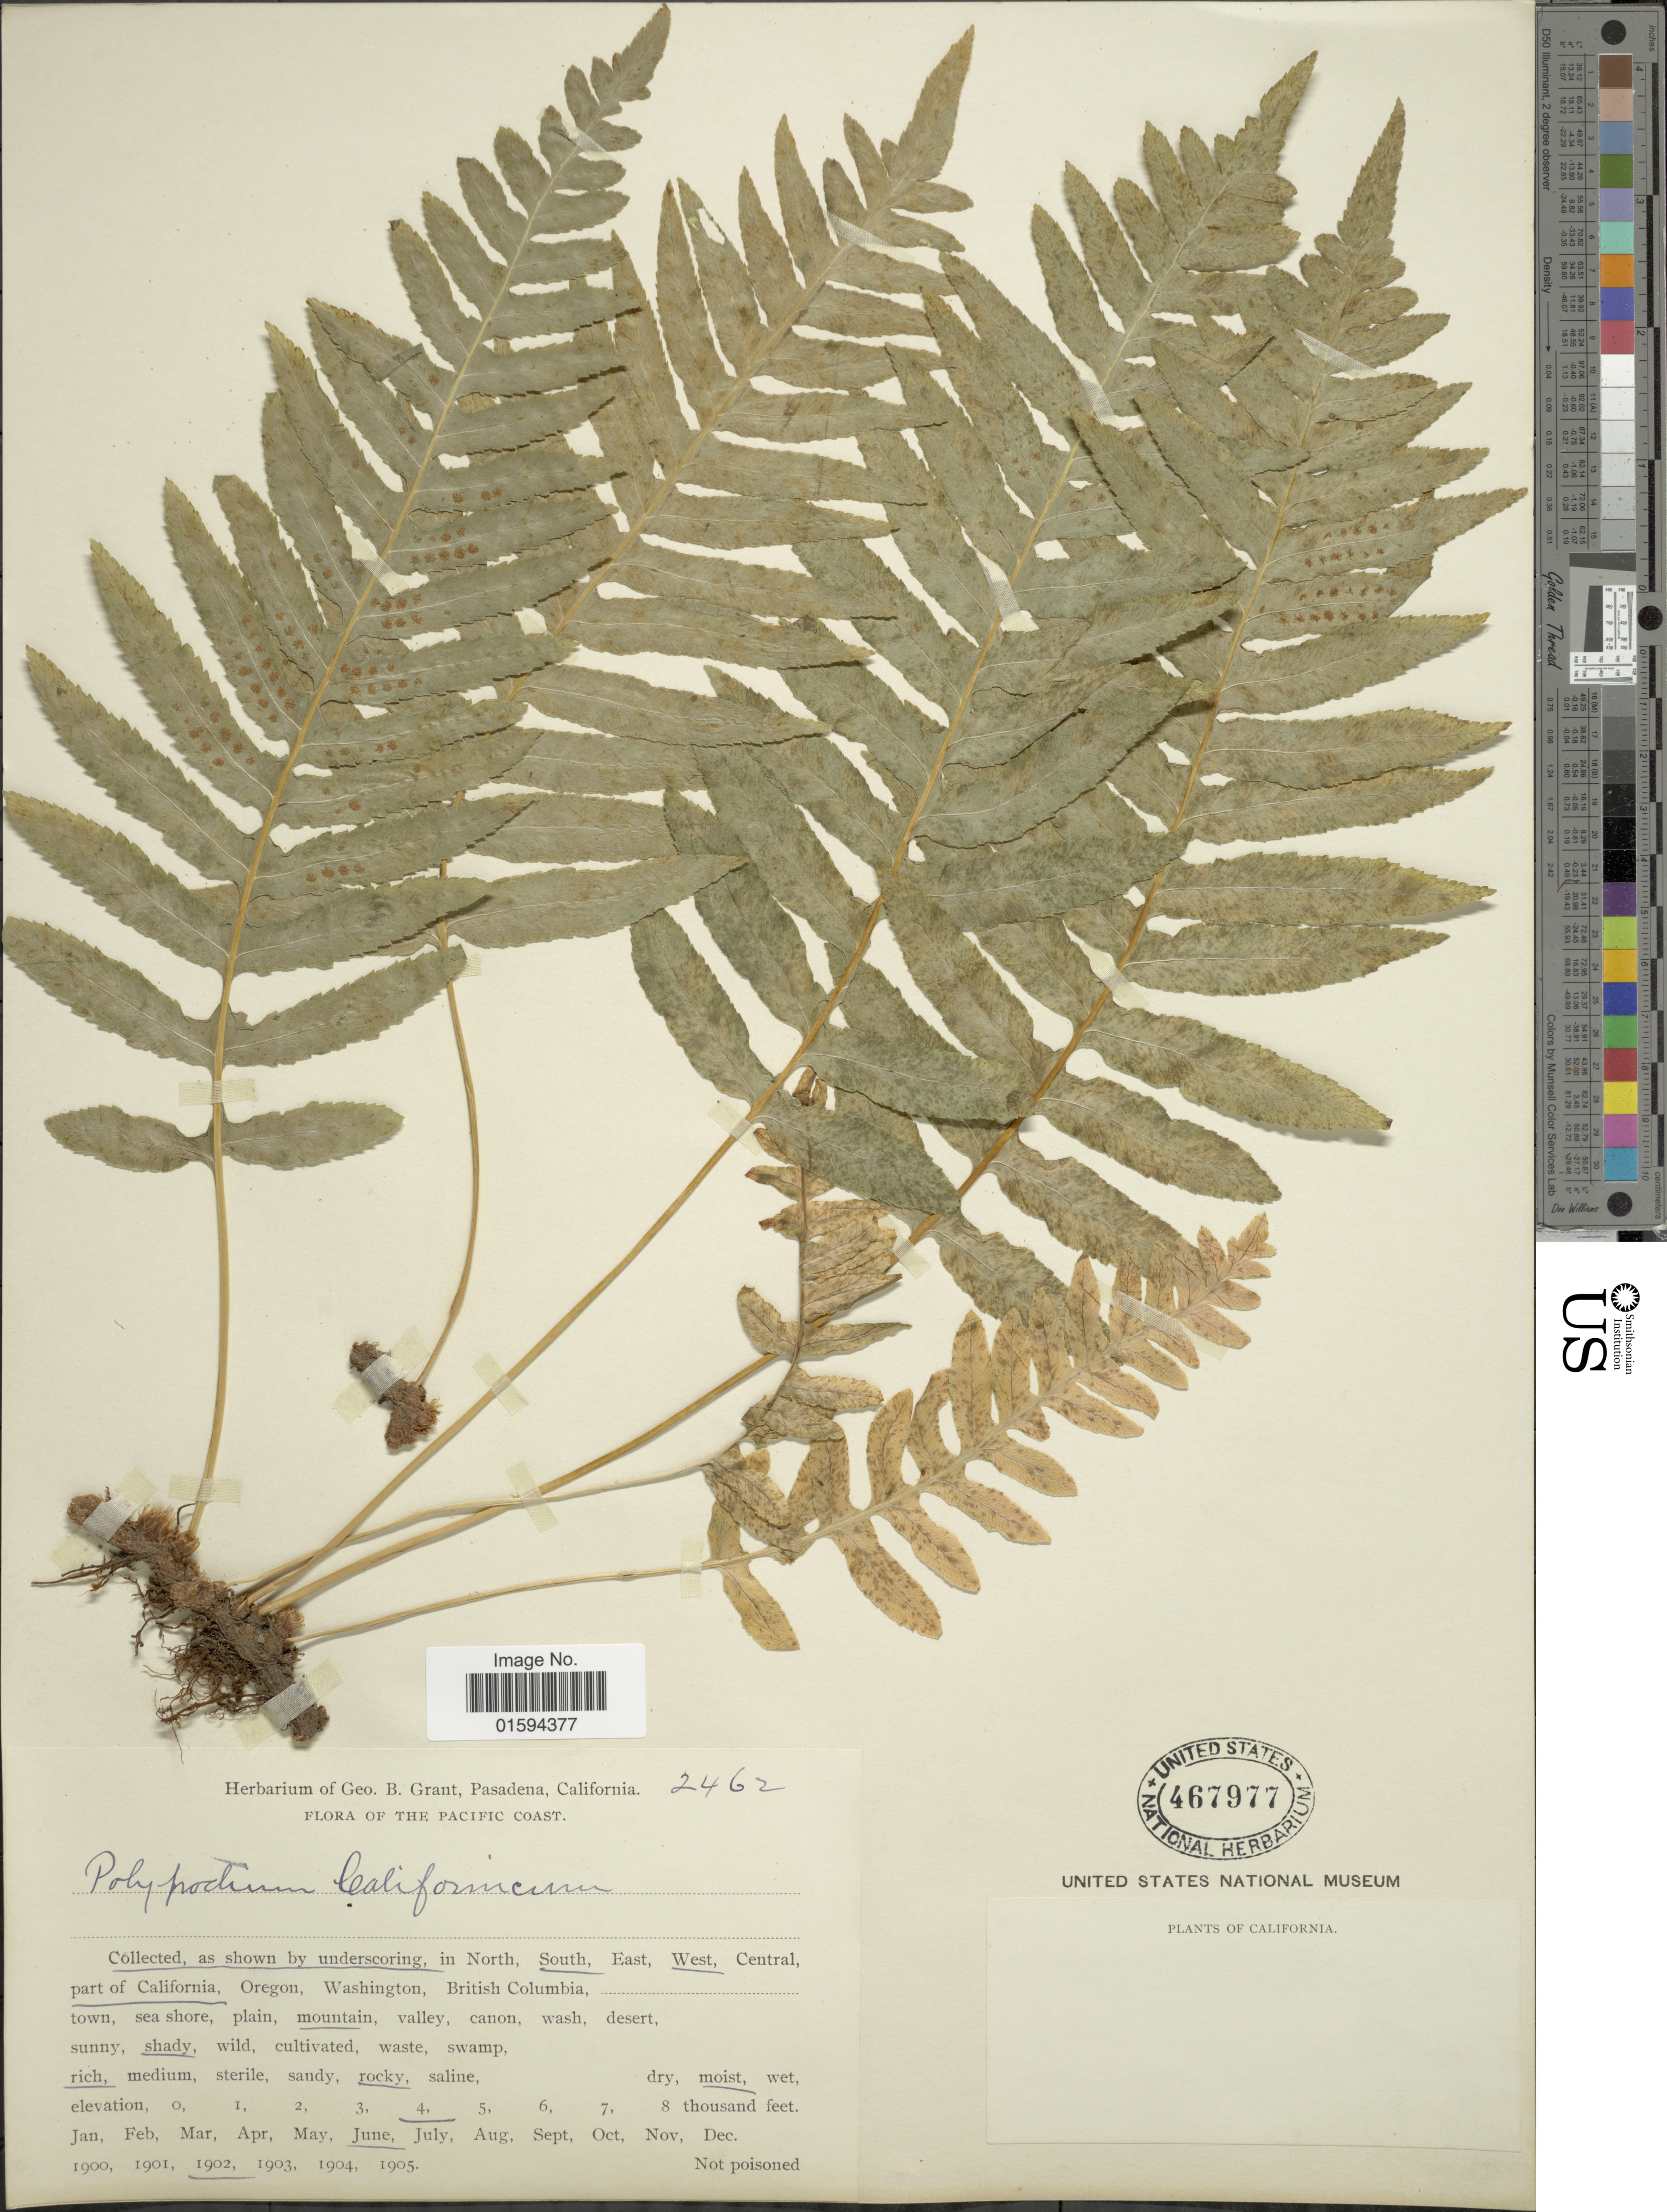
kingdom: Plantae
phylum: Tracheophyta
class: Polypodiopsida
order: Polypodiales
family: Polypodiaceae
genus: Polypodium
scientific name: Polypodium californicum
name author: Kaulf.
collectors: ex herb. G. B. Grant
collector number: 2462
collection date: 1902-06-04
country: United States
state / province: California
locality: Southwest part of California, mountain, shady, rich, rocky, moist.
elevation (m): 1219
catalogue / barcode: US 467977